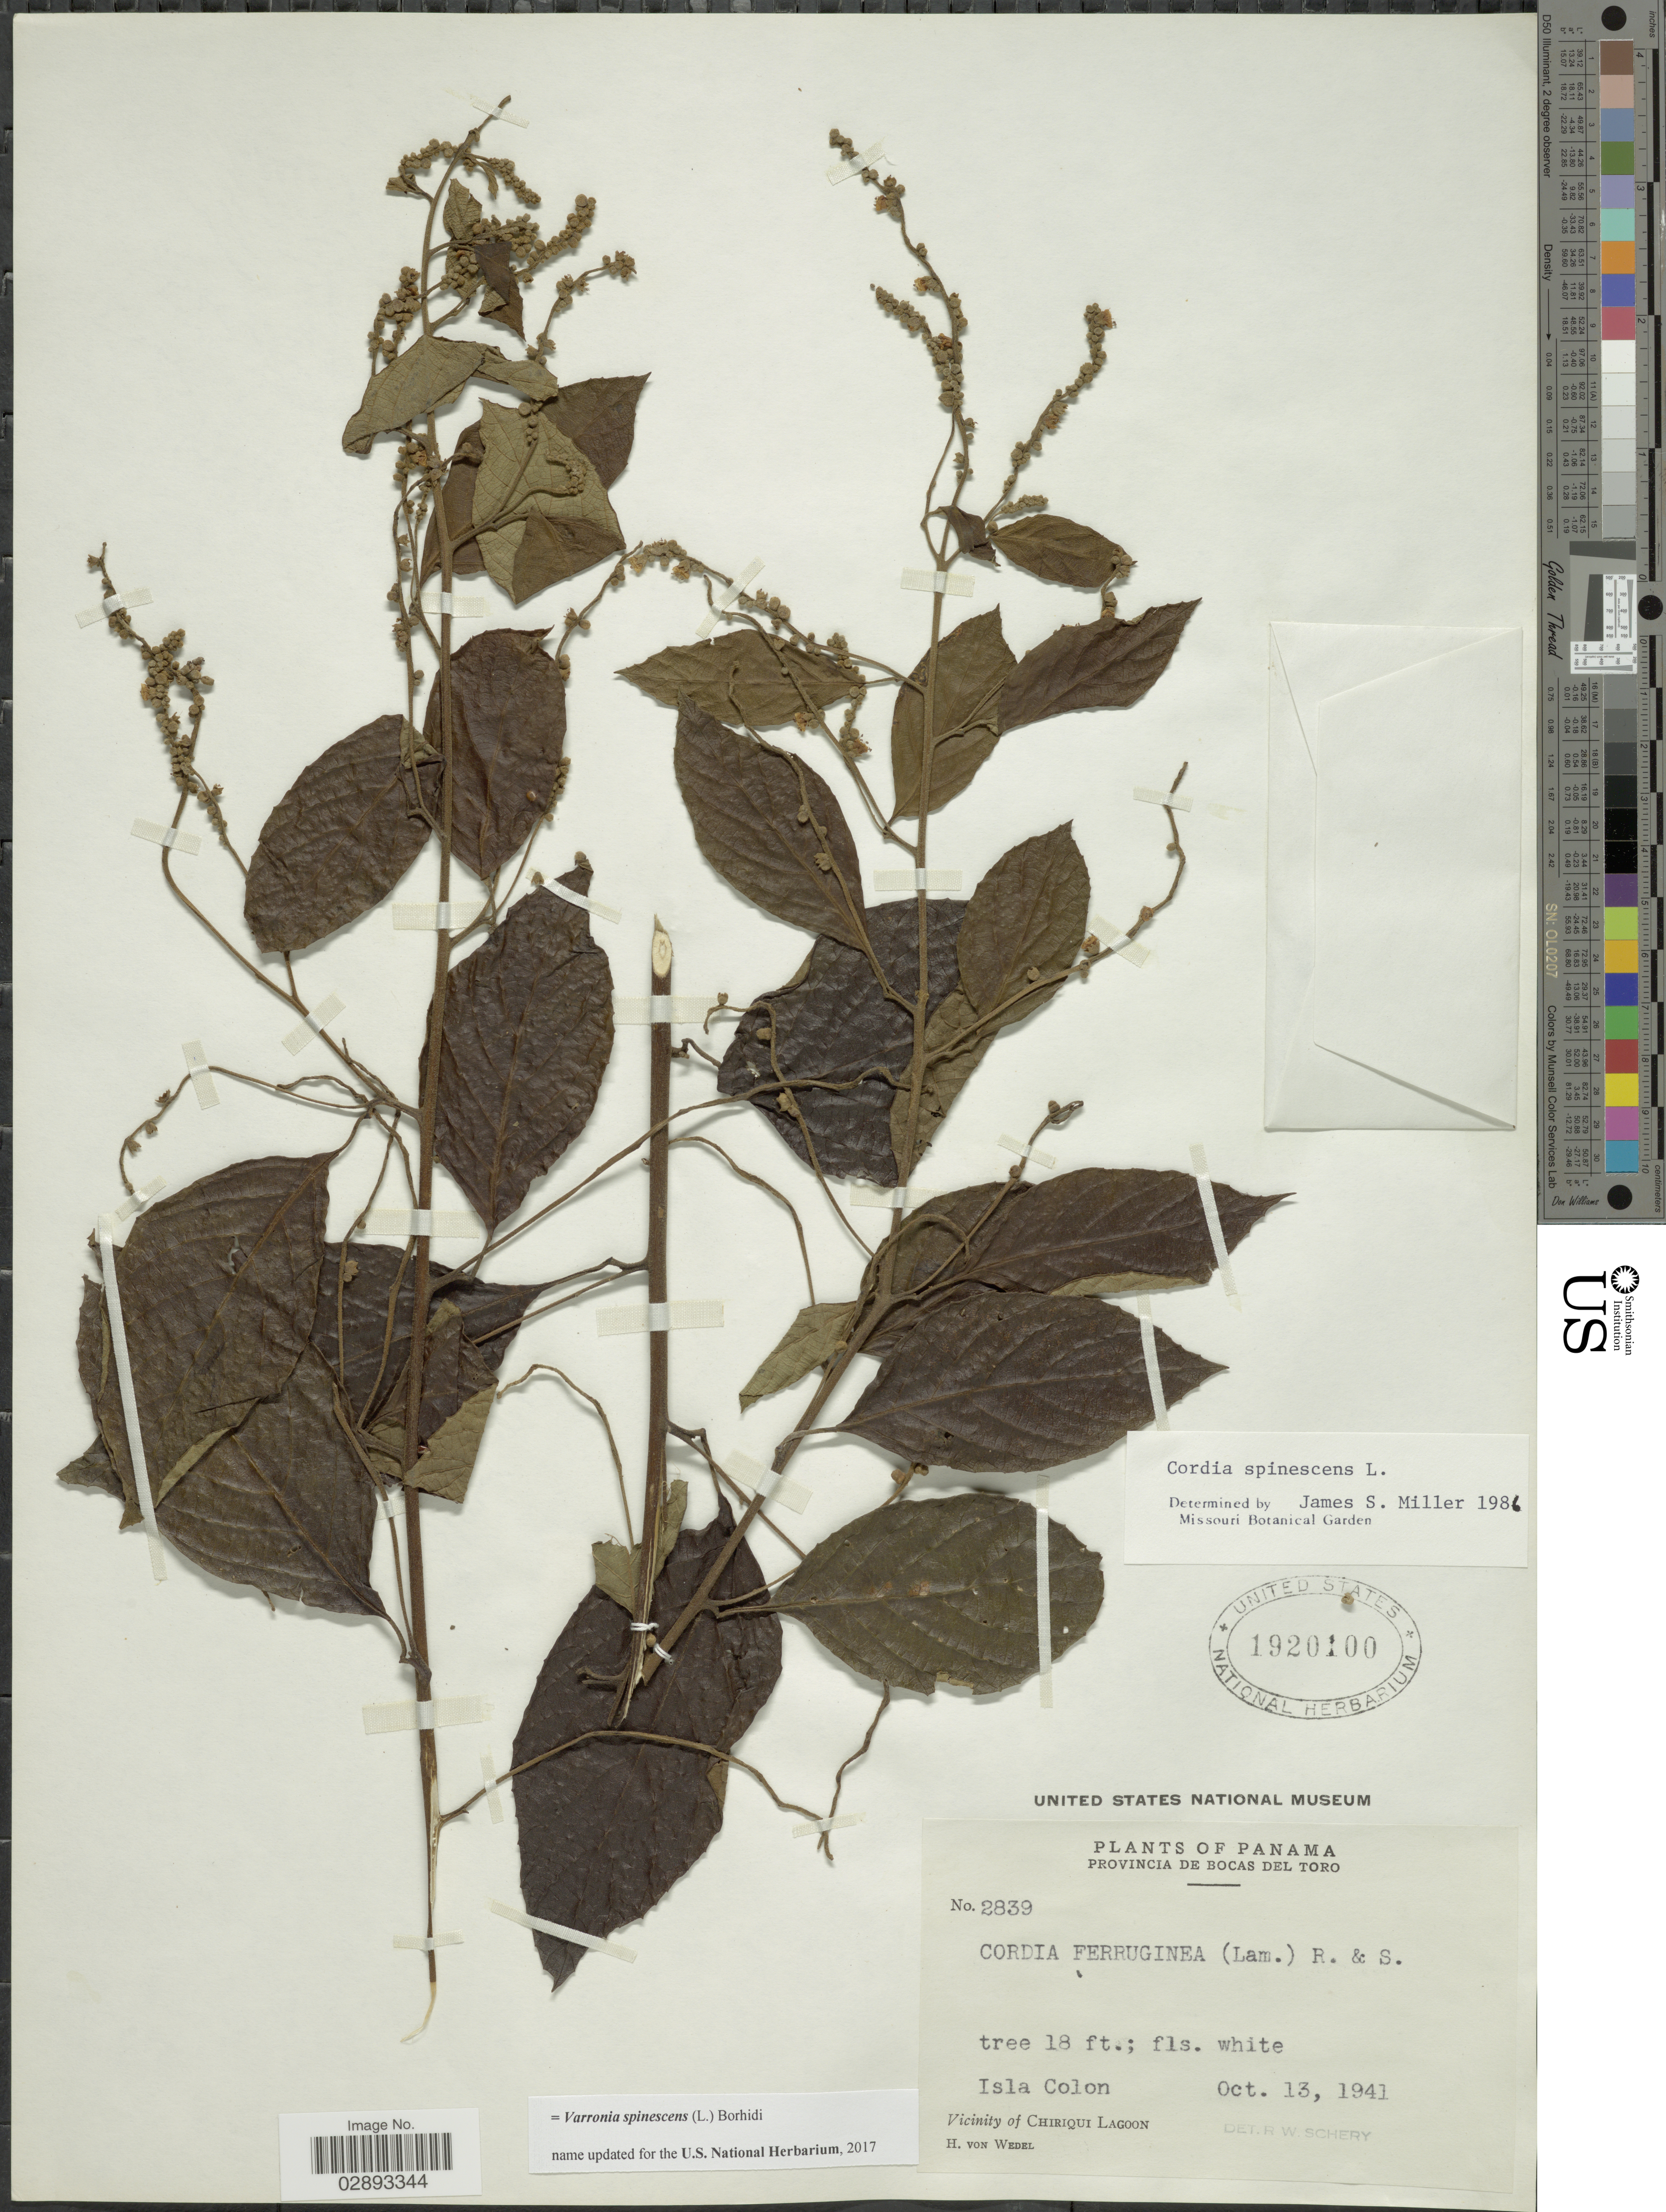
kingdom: Plantae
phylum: Tracheophyta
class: Magnoliopsida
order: Boraginales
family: Cordiaceae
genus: Varronia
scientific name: Varronia spinescens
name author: (L.) Borhidi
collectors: H. von Wedel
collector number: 2839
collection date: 1941-10-13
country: Panama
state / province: Bocas del Toro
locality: Provincia De Bocas Del Toro, Isla Colon, Vicinity of Chiriqui Lagoon.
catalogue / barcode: US 1920100